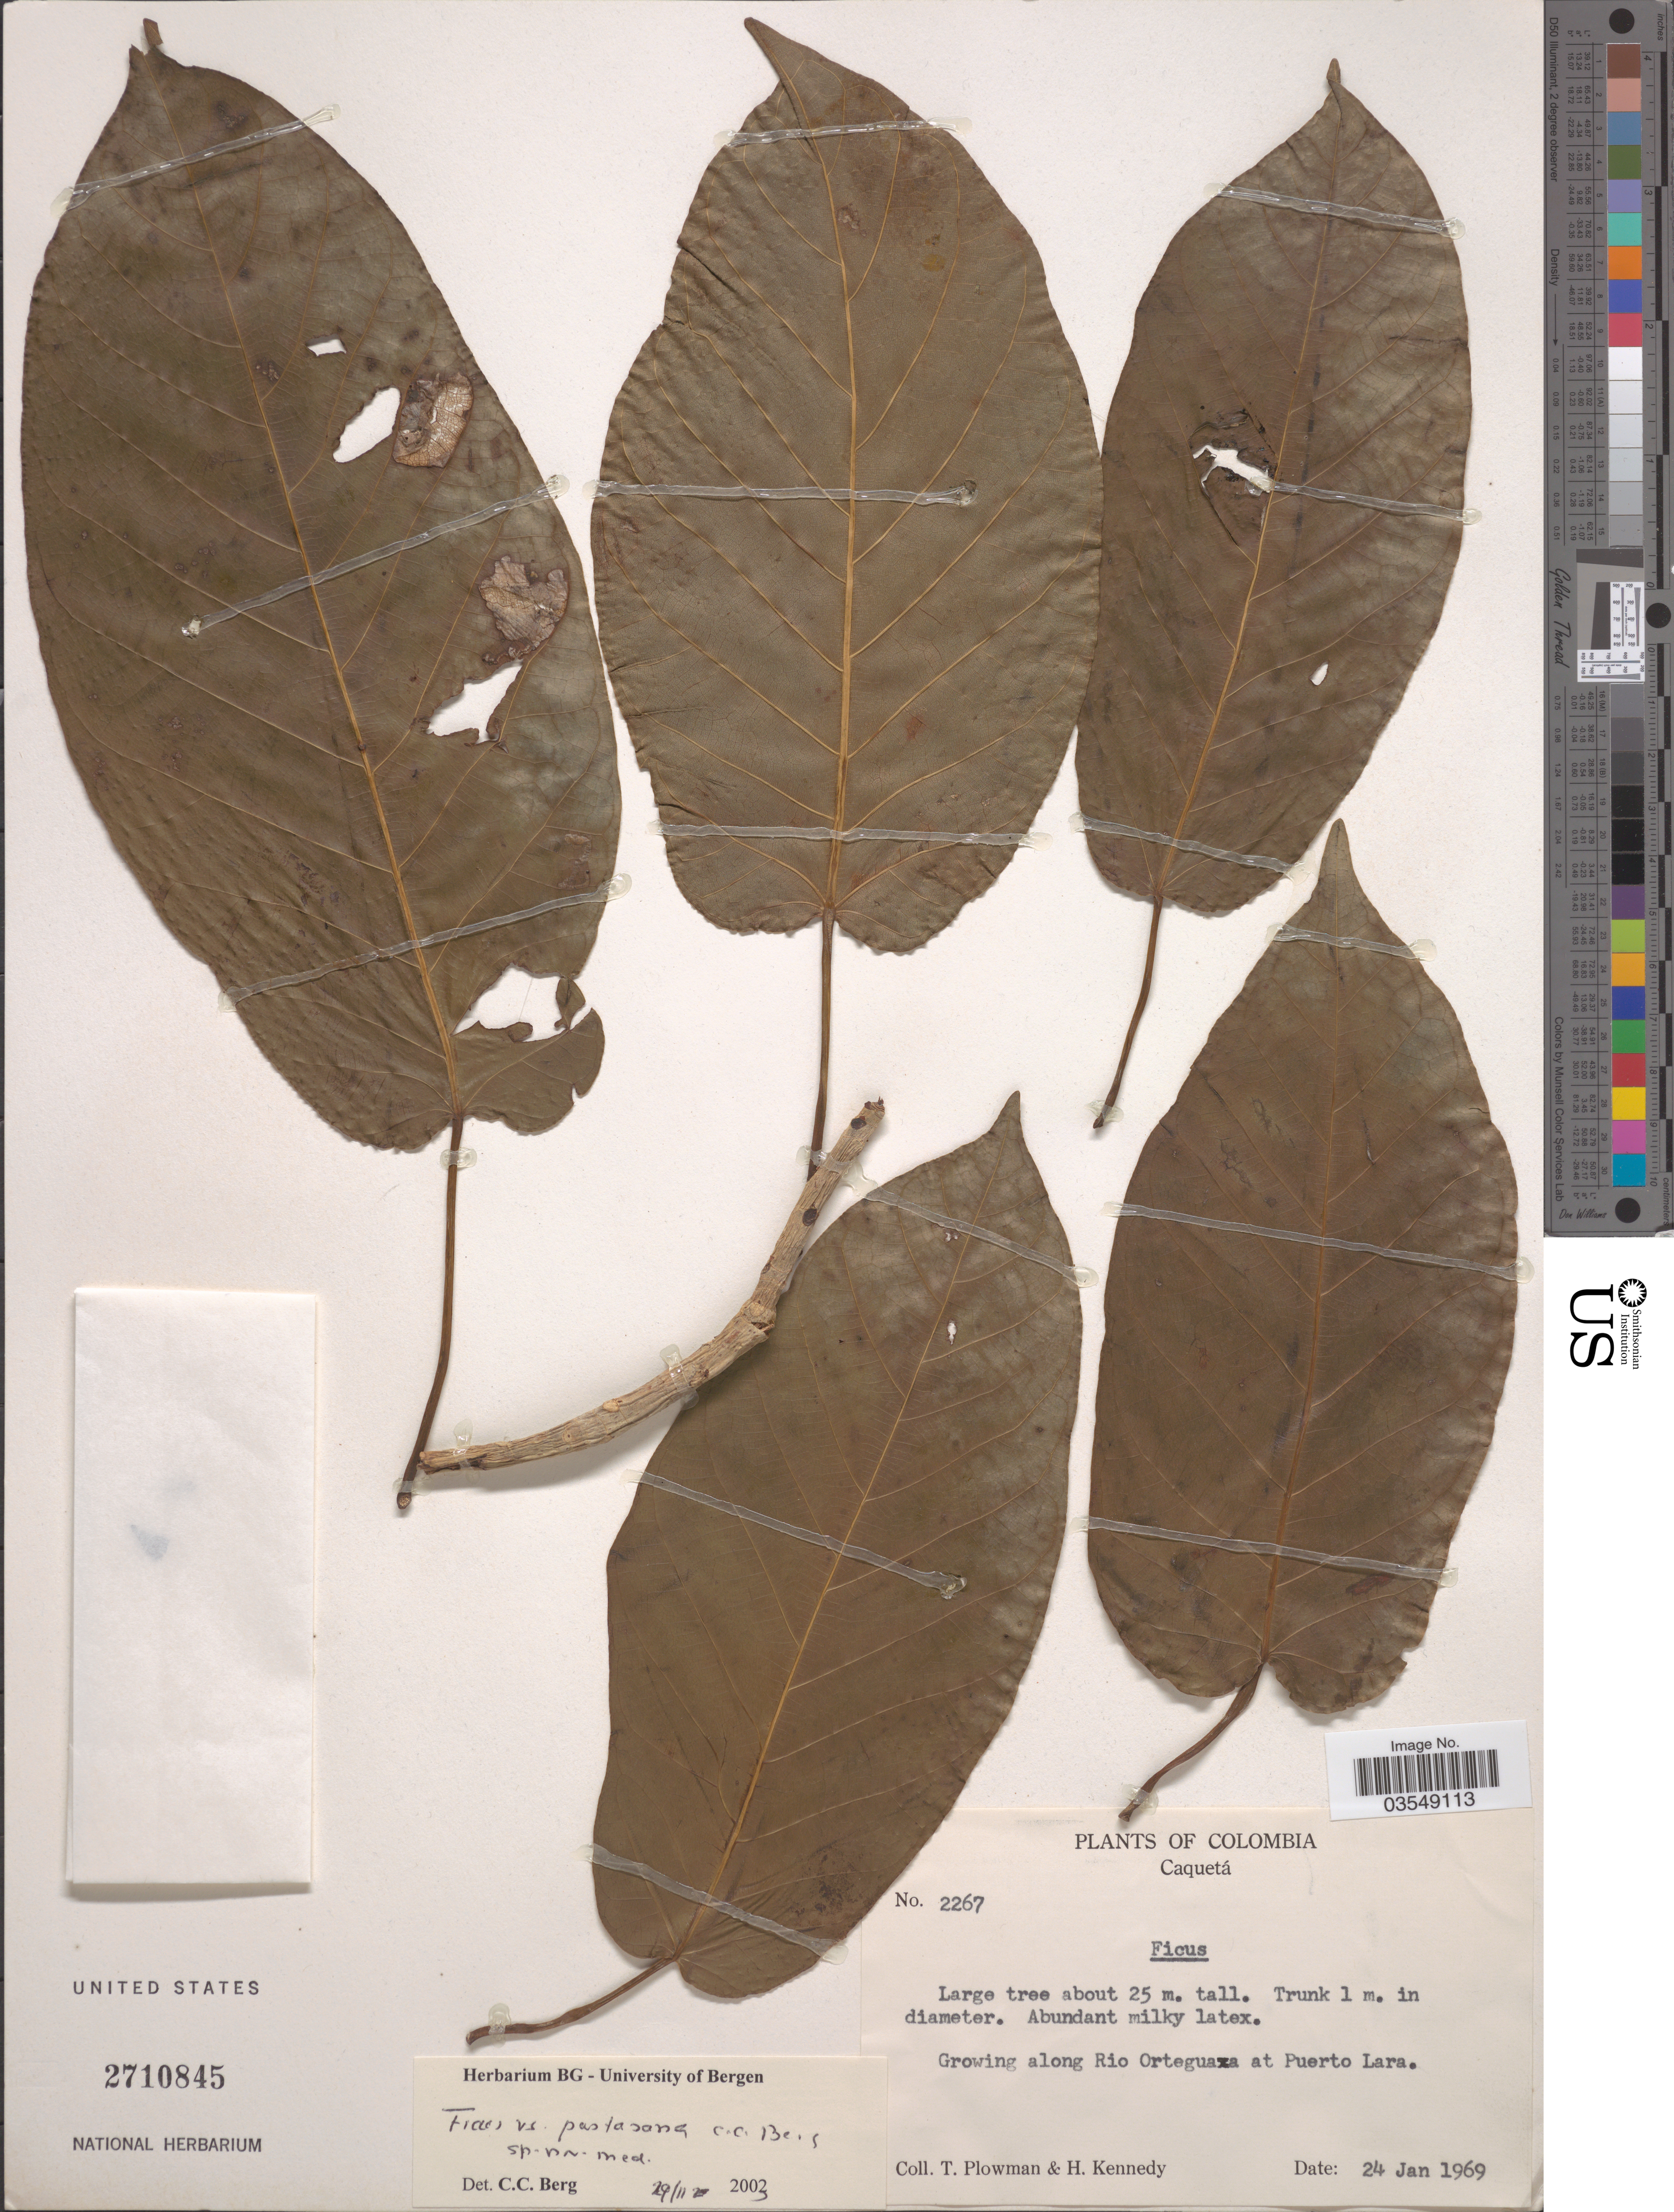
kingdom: Plantae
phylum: Tracheophyta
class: Magnoliopsida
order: Rosales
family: Moraceae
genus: Ficus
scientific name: Ficus pastasana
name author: C.C. Berg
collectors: T. Plowman & H. Kennedy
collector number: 2267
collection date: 1969-01-24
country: Colombia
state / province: Caquetá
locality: Growing along Rio Orteguaza at Puerto Lara.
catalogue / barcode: US 2710845